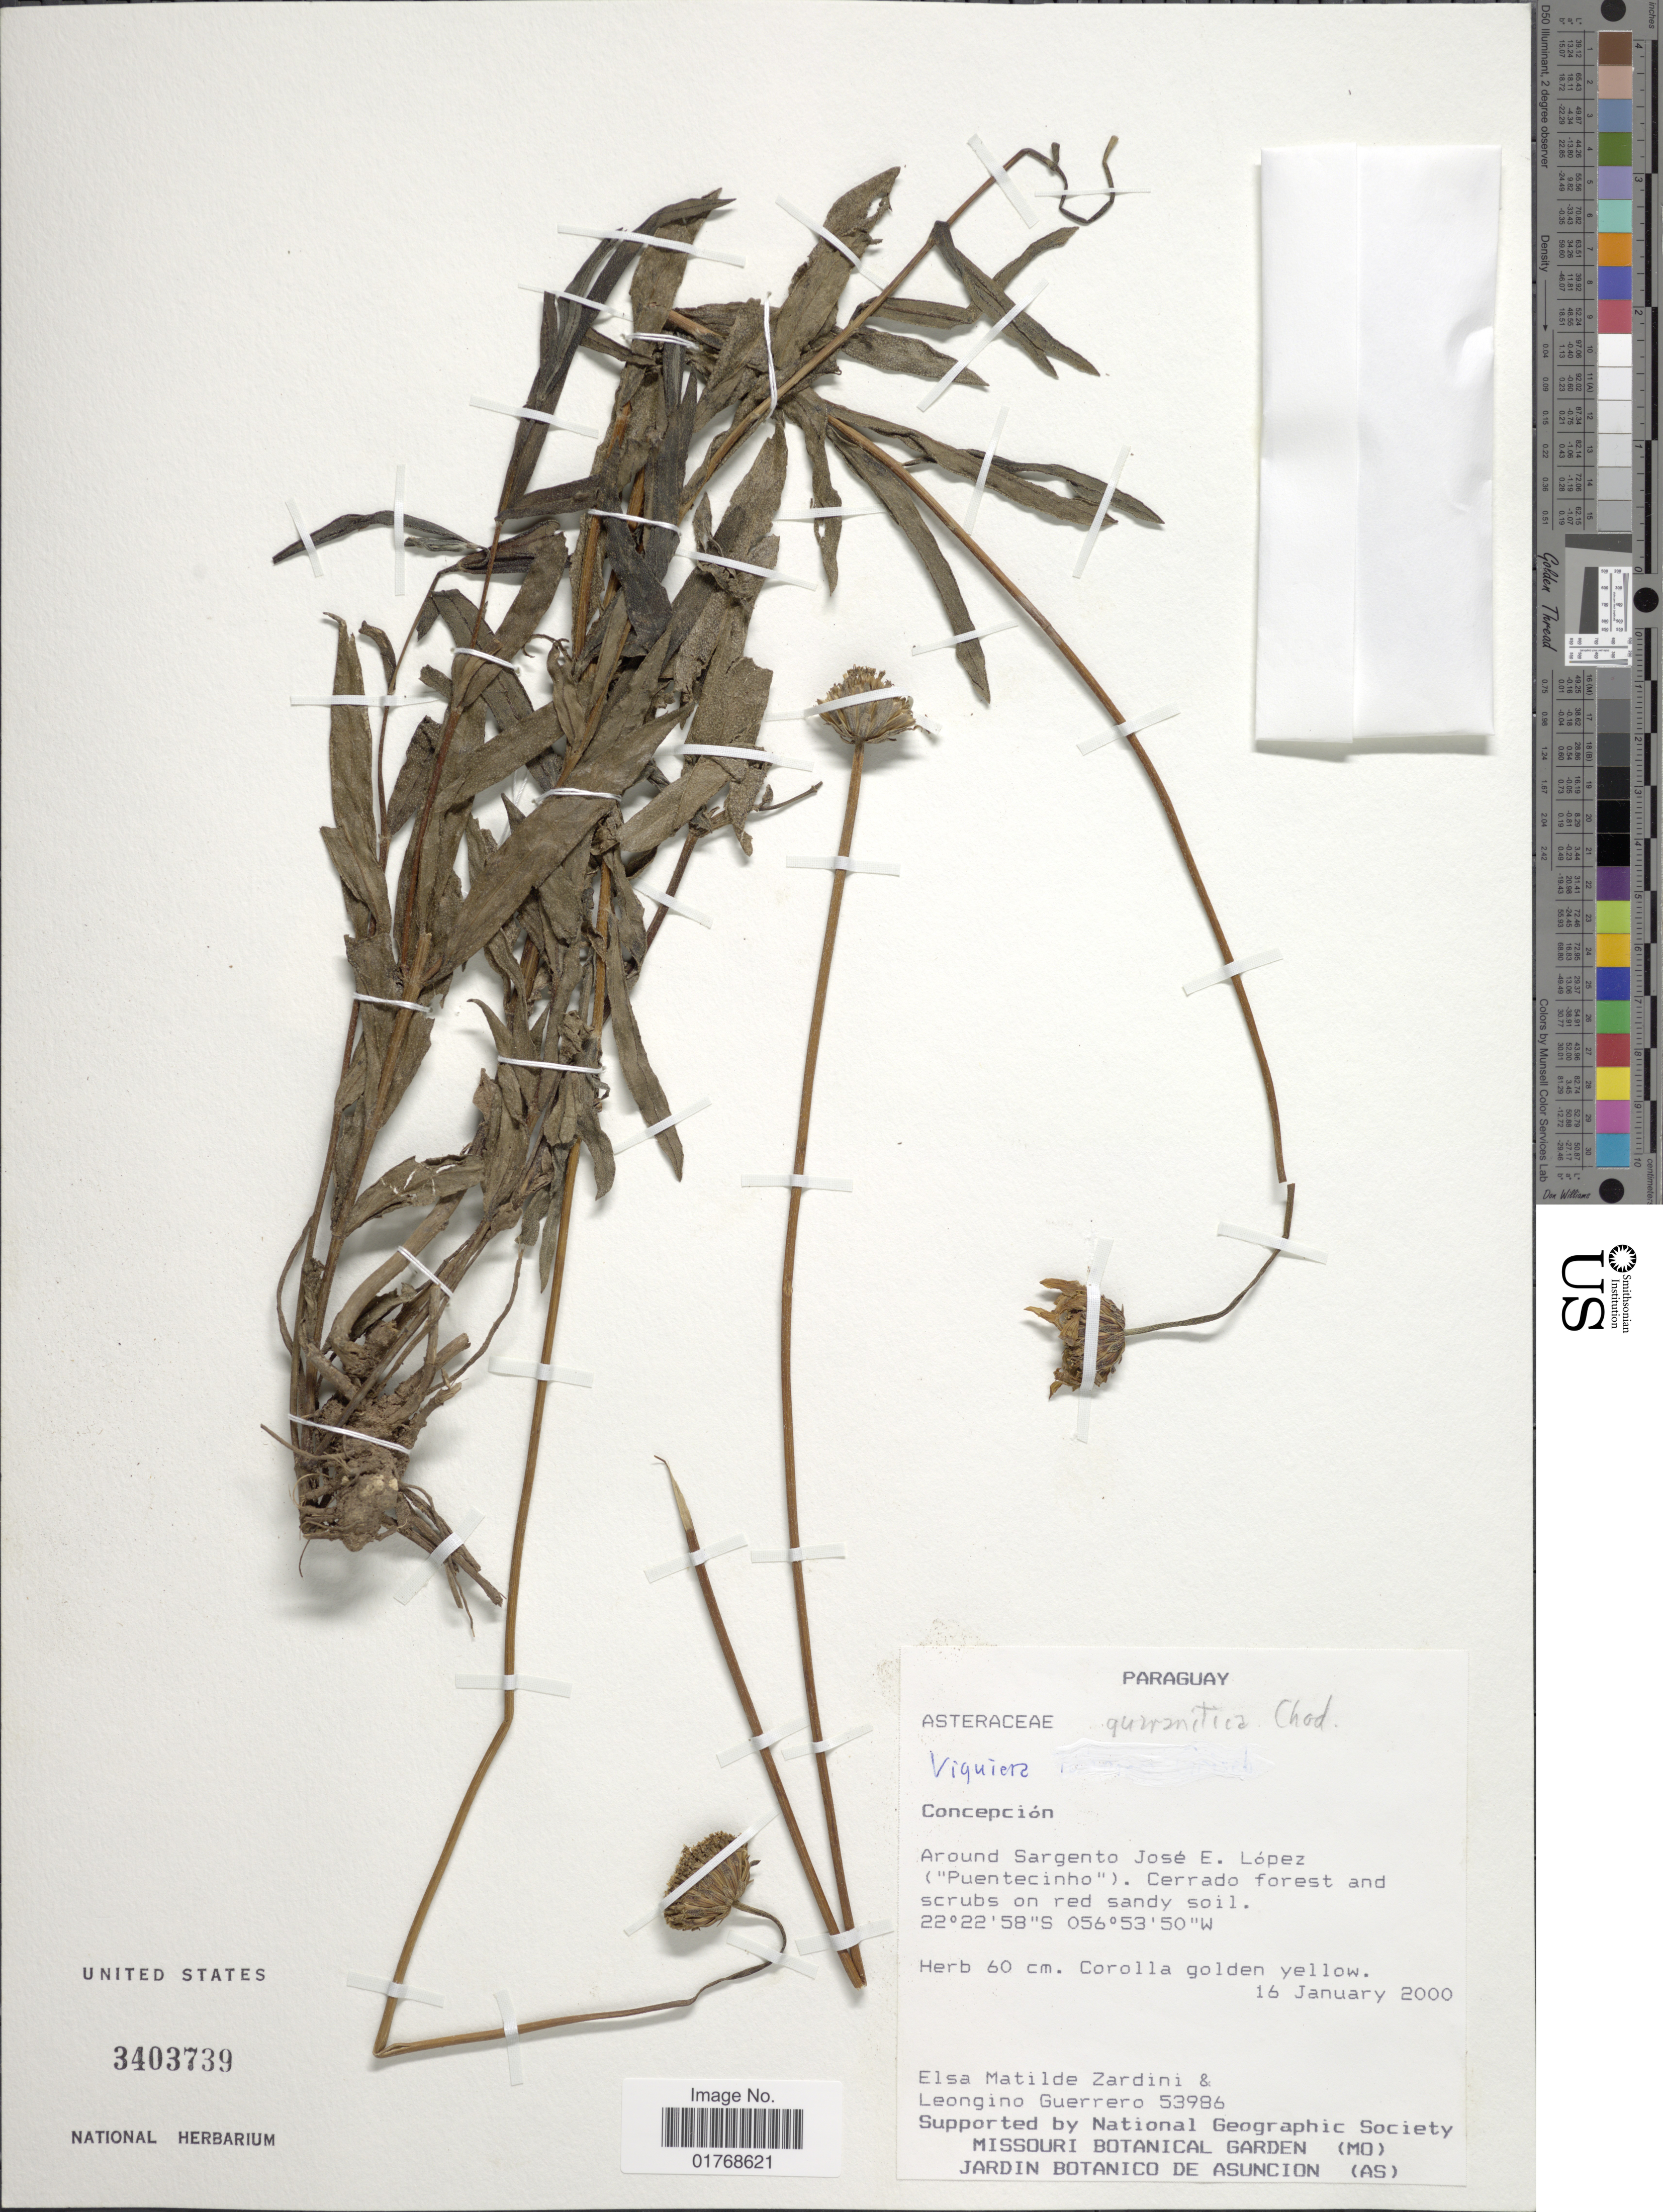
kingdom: Plantae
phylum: Tracheophyta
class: Magnoliopsida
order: Asterales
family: Asteraceae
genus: Viguiera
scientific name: Viguiera gauranitica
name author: Chodat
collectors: E. M. Zardini & L. Guerrero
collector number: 53986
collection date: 2000-01-16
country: Paraguay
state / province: Concepcion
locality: Concepción. Around Sargento José E. López. ("Puentecinho"). Cerrado forest and scrubs on red sandy soil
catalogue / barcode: US 3403739